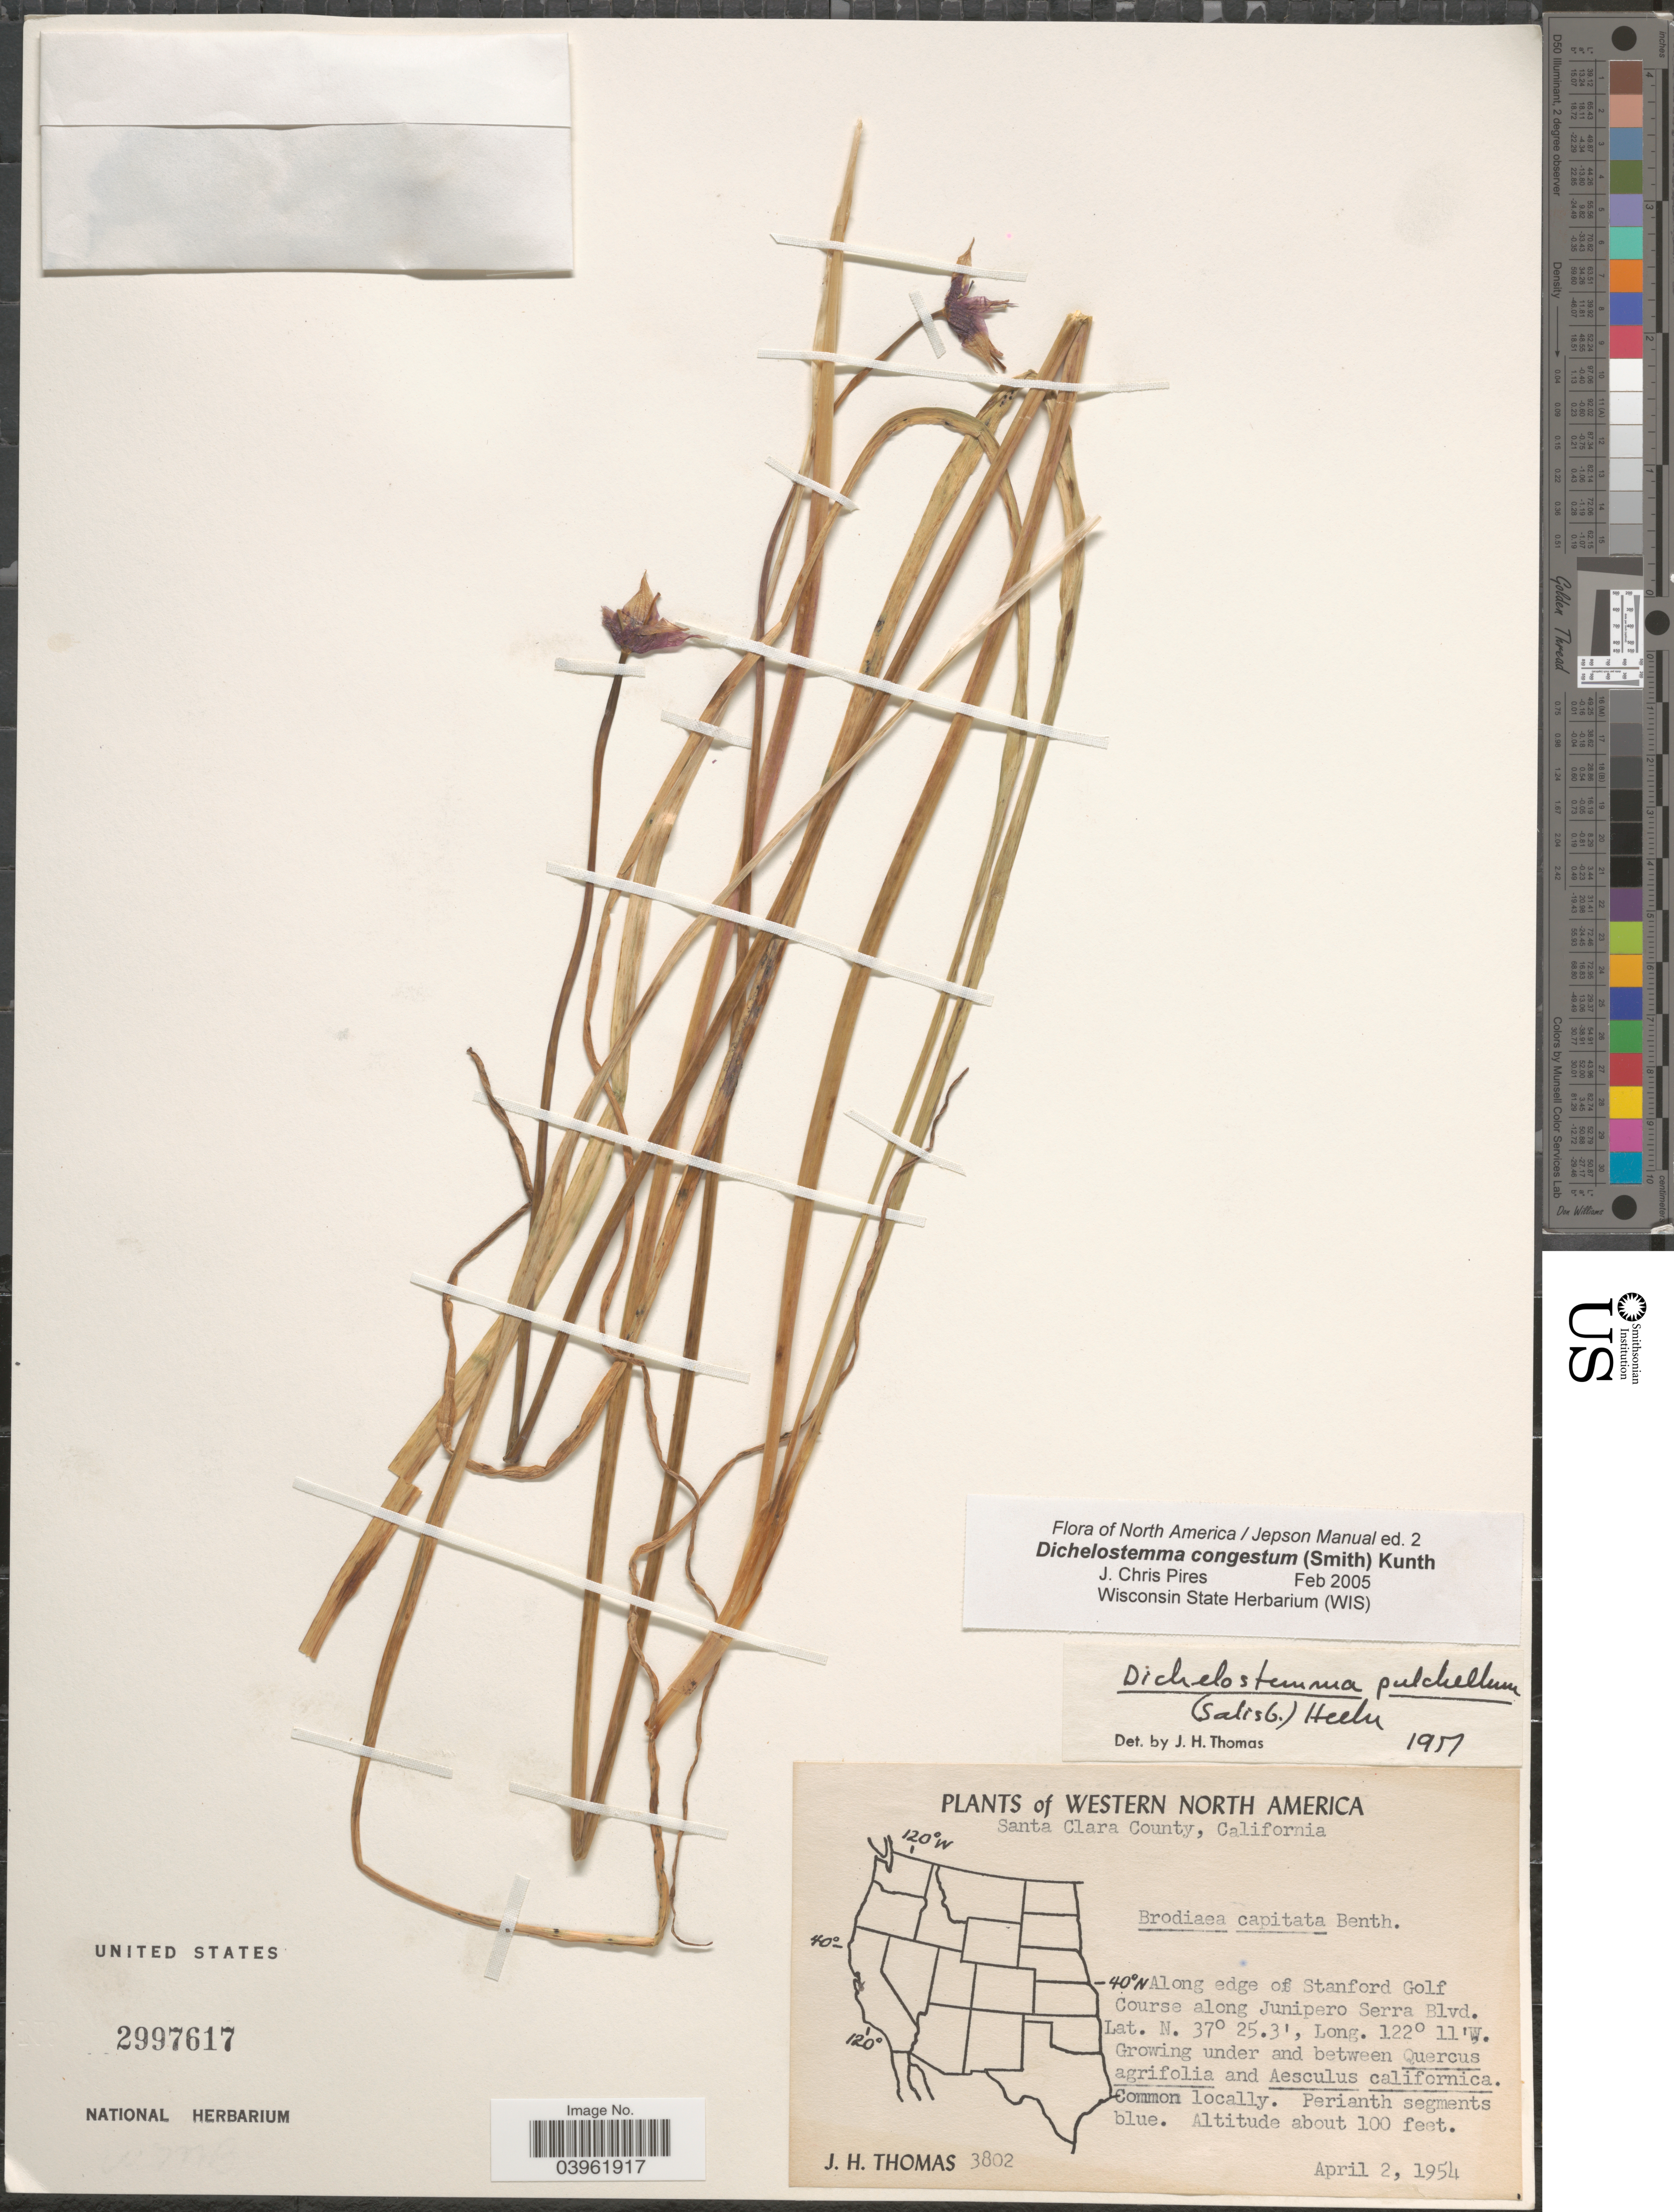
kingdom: Plantae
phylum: Tracheophyta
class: Liliopsida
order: Asparagales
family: Asparagaceae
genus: Dichelostemma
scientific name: Dichelostemma congestum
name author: Kunth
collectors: J. H. Thomas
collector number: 3802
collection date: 1954-04-02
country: United States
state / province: California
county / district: Santa Clara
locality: Western North America. Santa Clara County. Along edge of Stanford Golf Course along Junipero Serra Blvd.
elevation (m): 30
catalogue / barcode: US 2997617